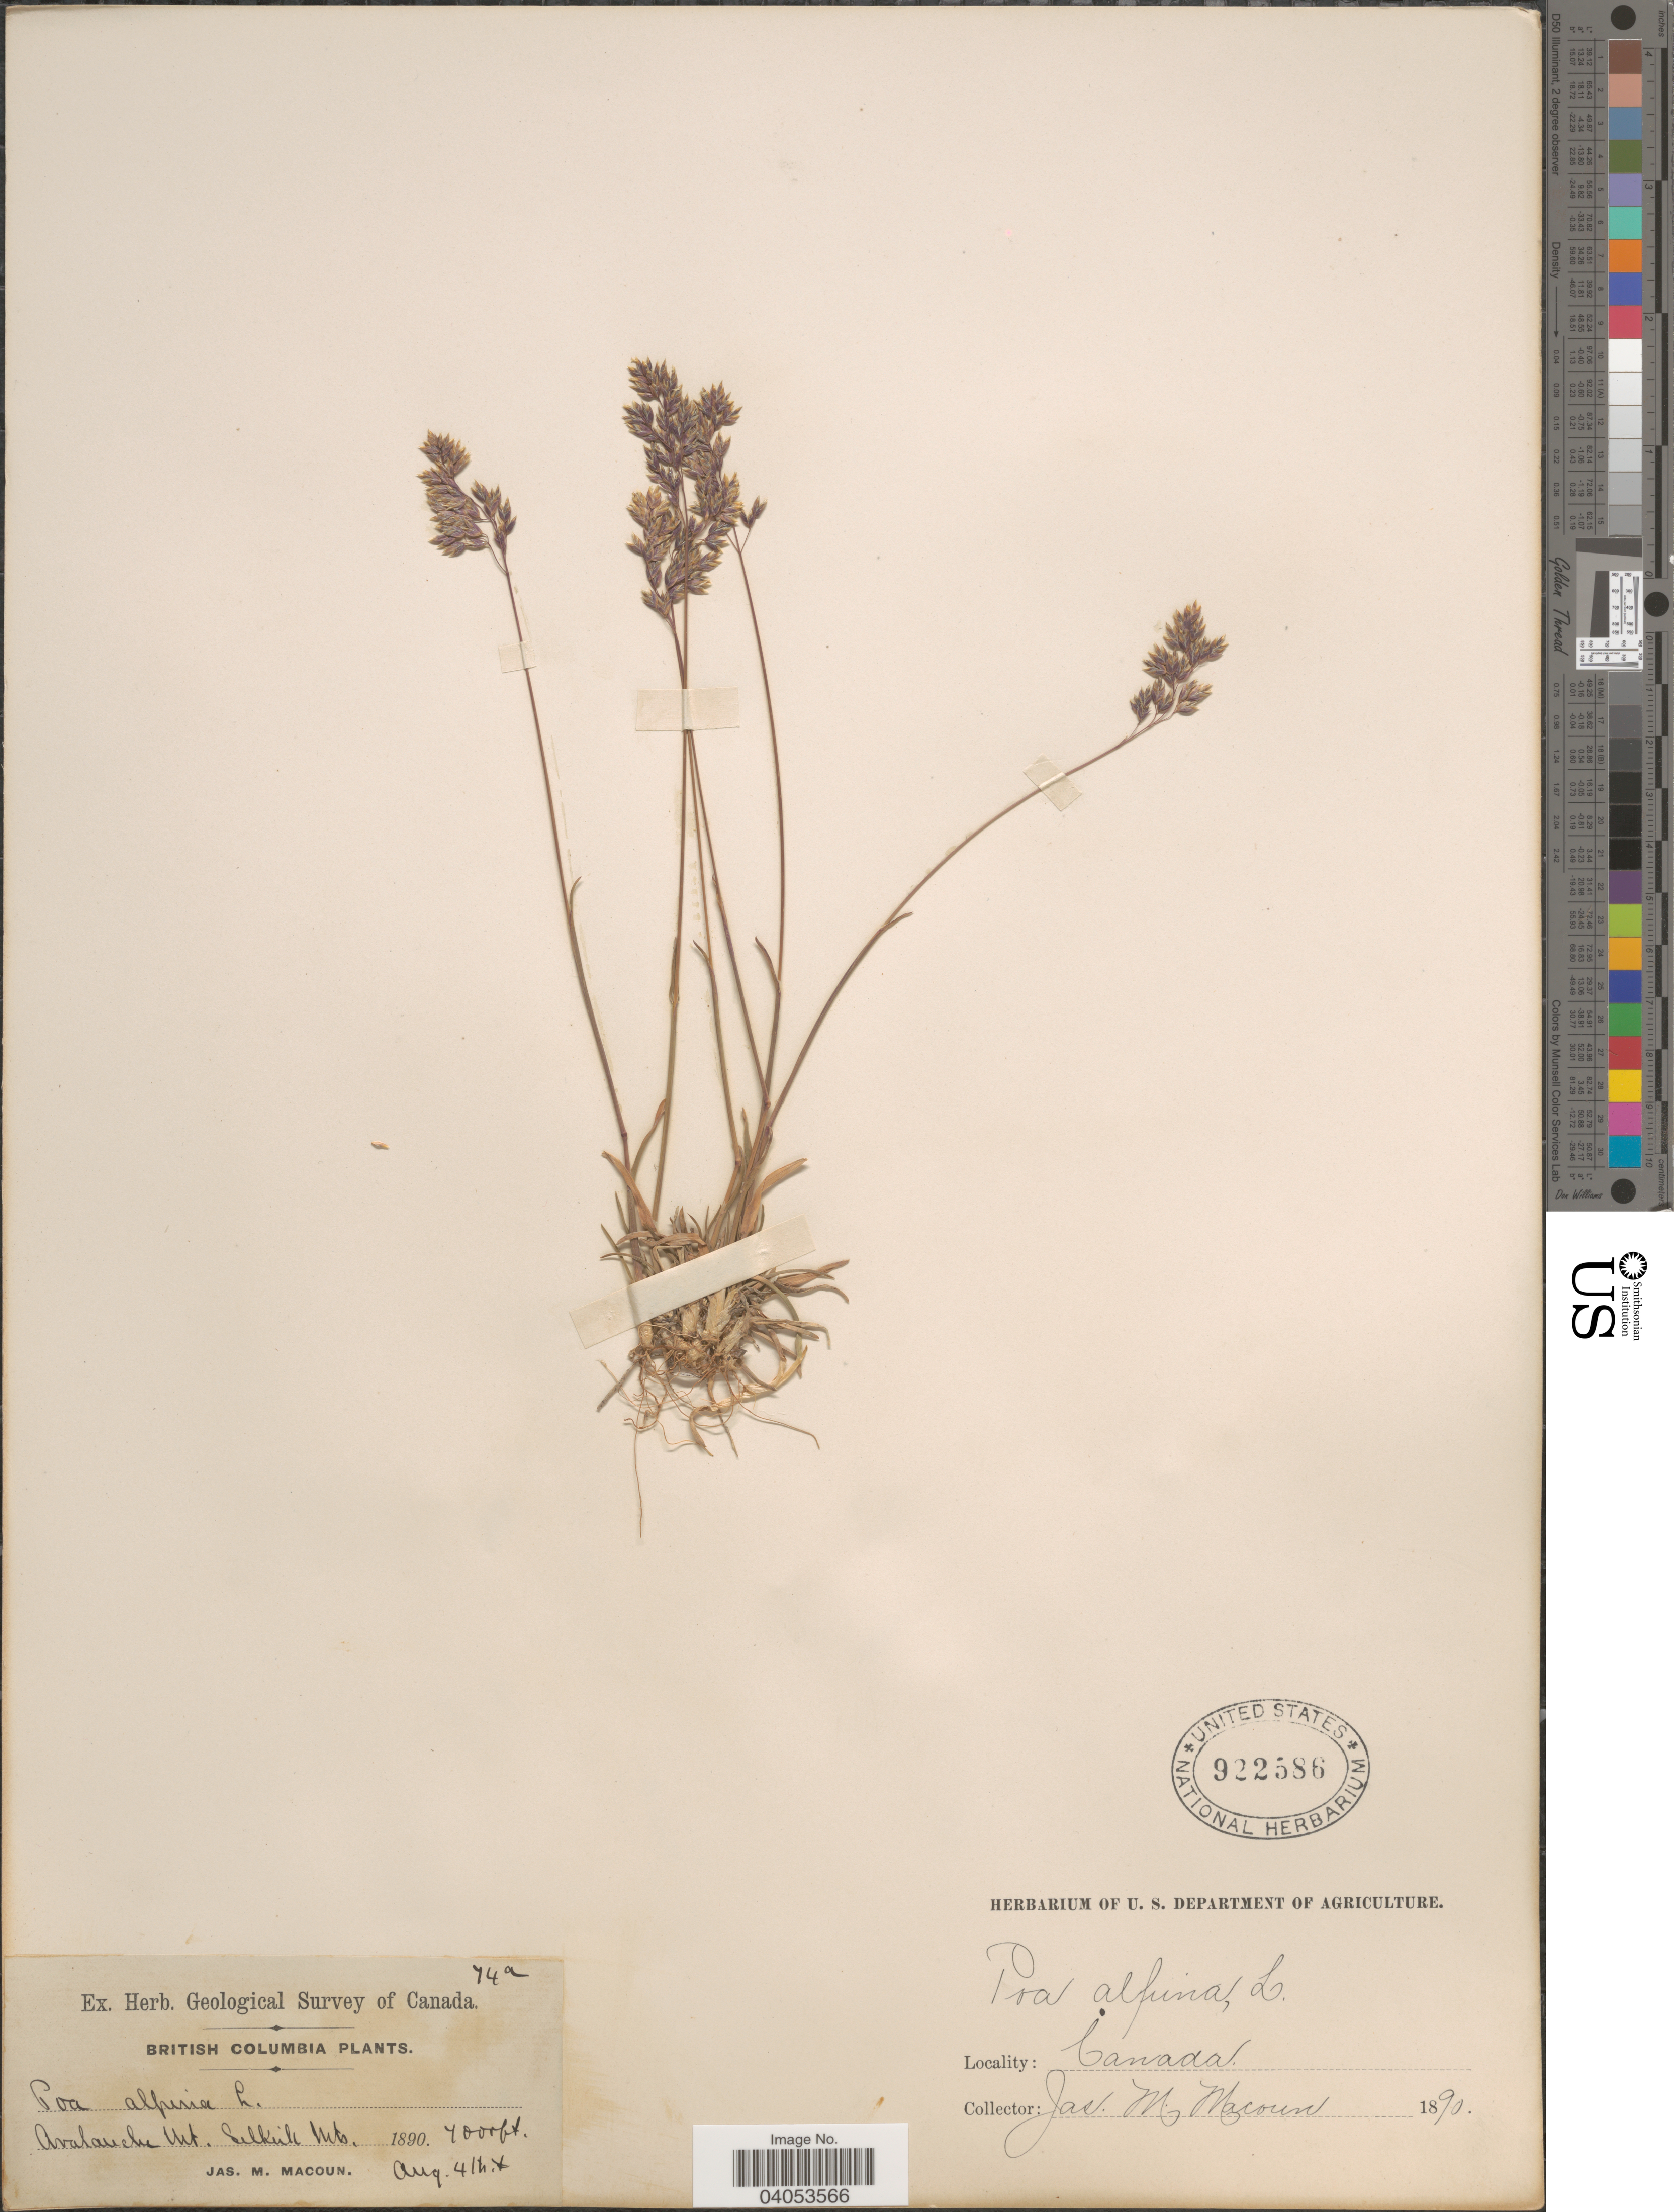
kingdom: Plantae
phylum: Tracheophyta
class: Liliopsida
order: Poales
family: Poaceae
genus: Poa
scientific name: Poa alpina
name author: L.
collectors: J. M. Macoun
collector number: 74a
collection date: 1890-08-04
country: Canada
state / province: British Columbia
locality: Avalanche Mt. Selkirk Mts.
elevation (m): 2134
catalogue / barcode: US 922586